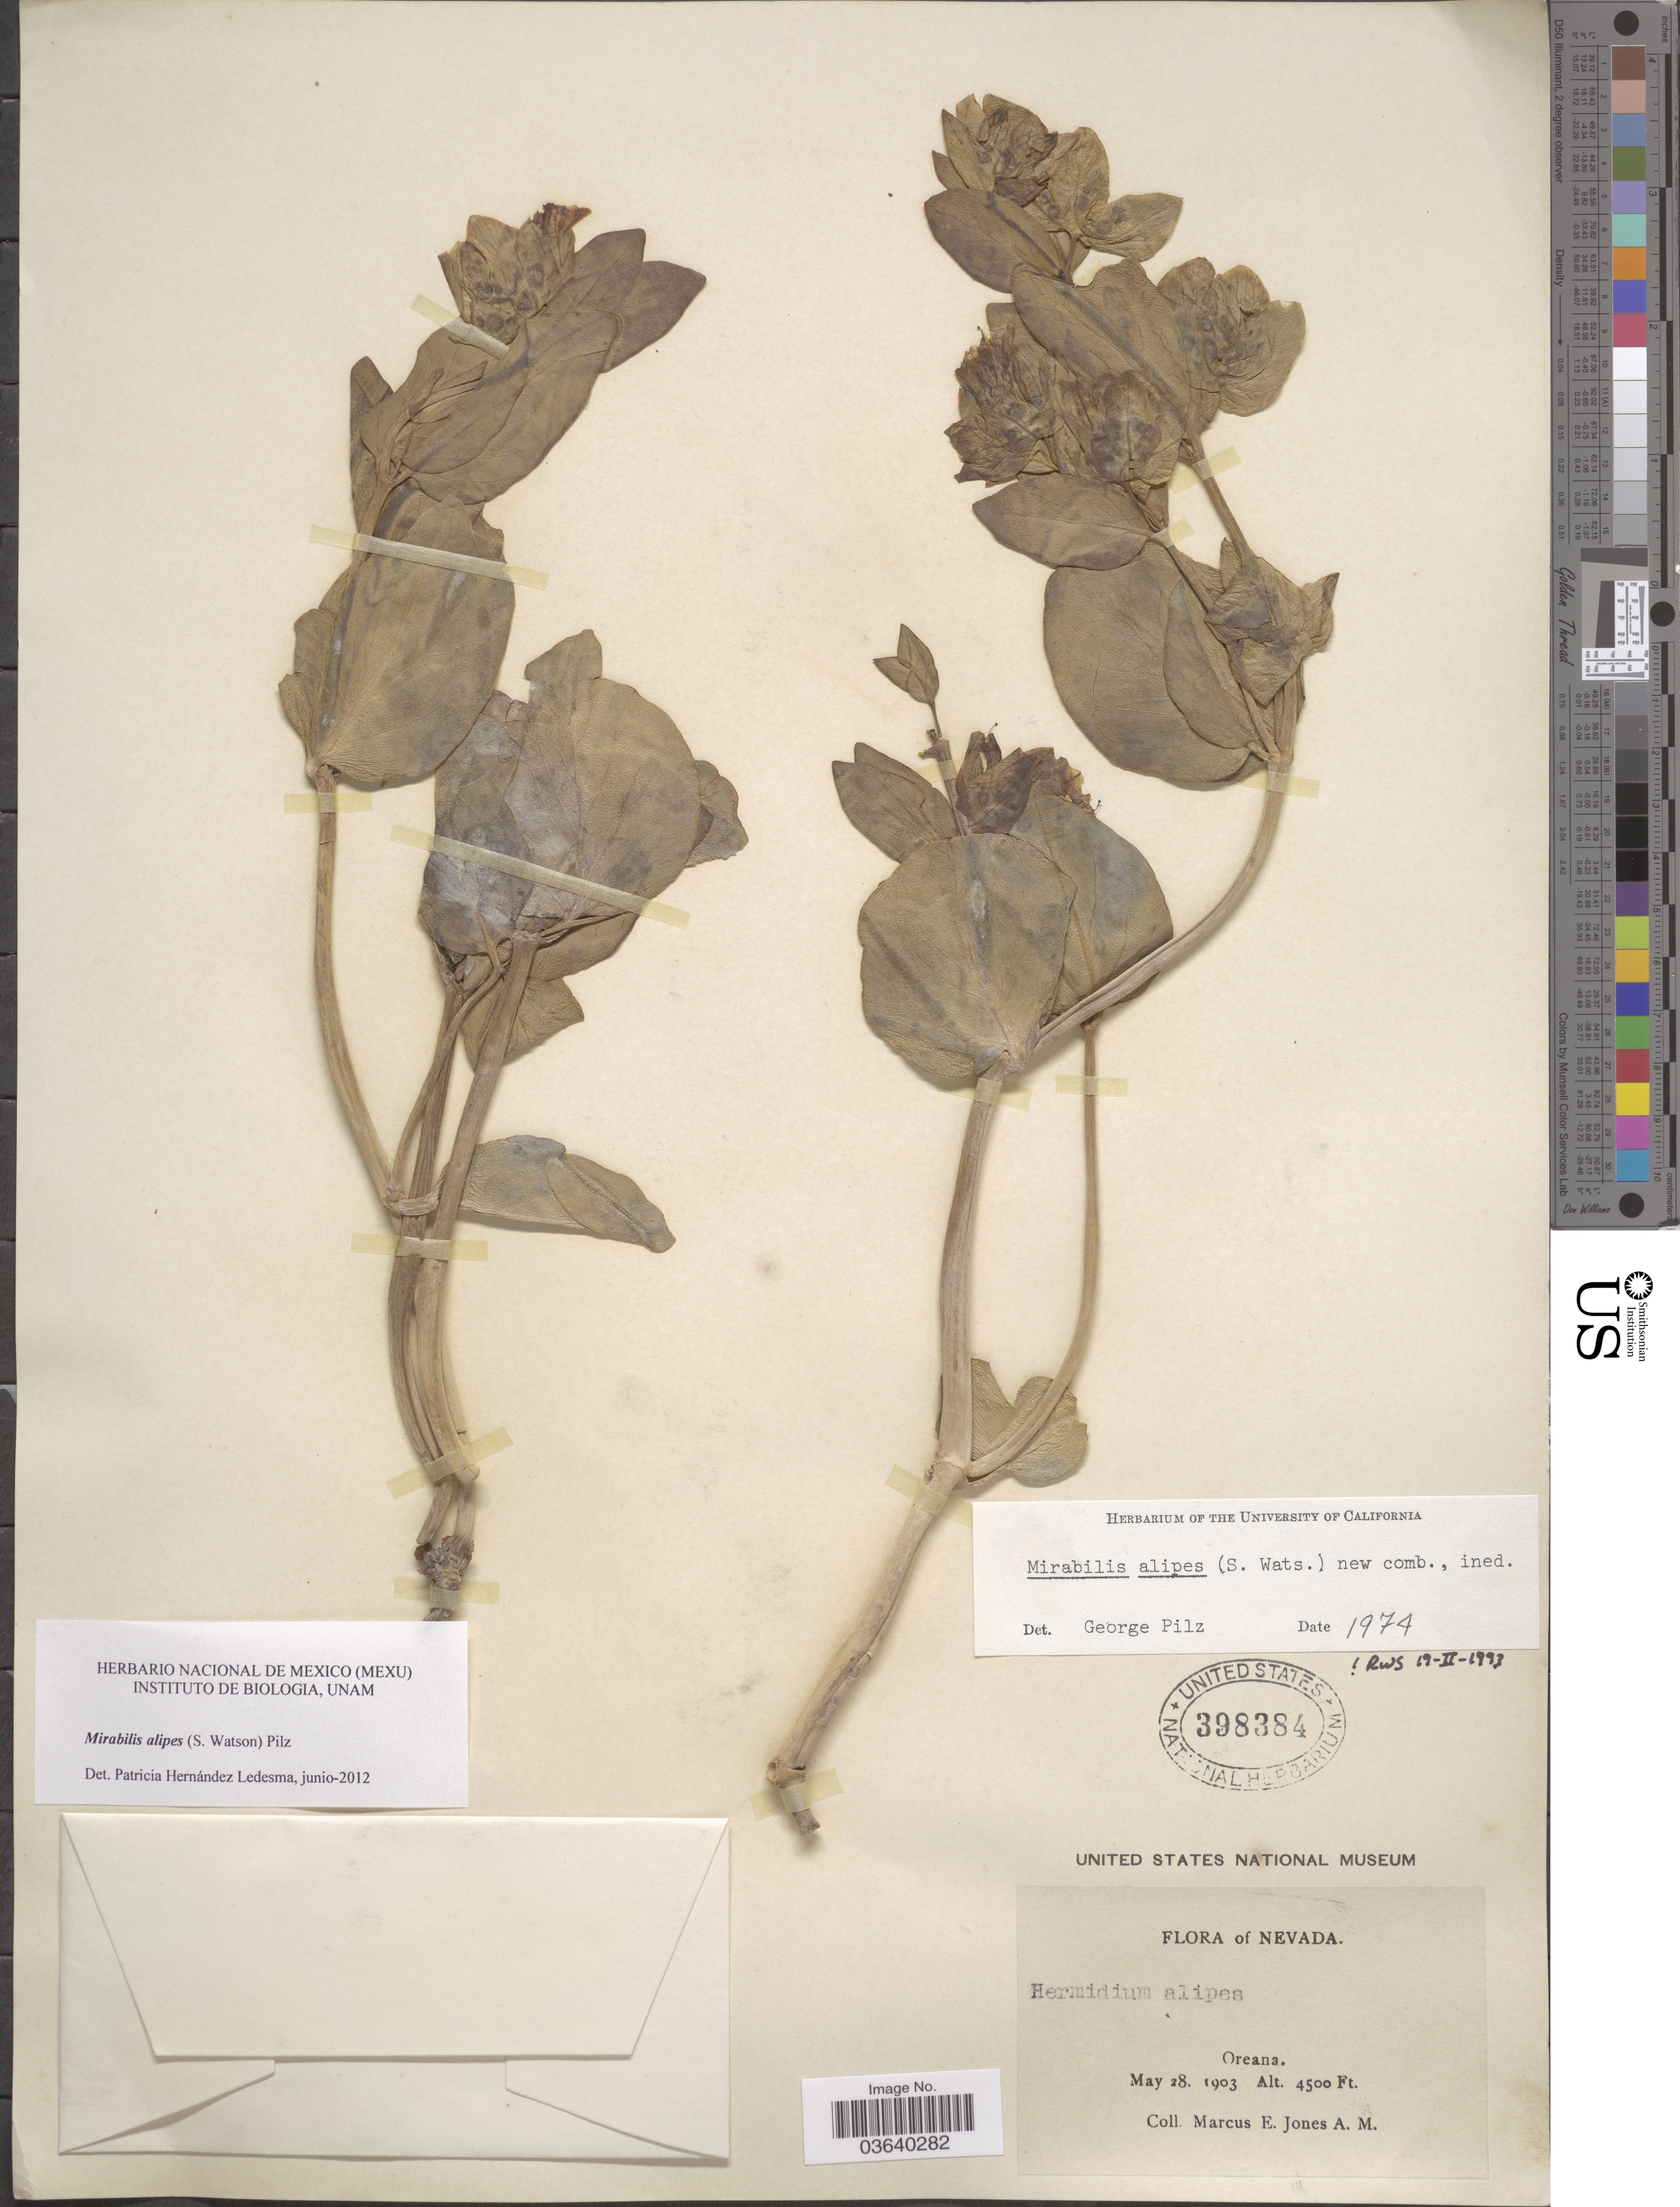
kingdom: Plantae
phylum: Tracheophyta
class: Magnoliopsida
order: Caryophyllales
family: Nyctaginaceae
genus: Mirabilis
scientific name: Mirabilis alipes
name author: (S. Watson) Pilz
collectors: M. E. Jones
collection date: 1903-05-28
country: United States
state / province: Nevada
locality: Oreana.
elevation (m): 1372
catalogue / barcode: US 398384